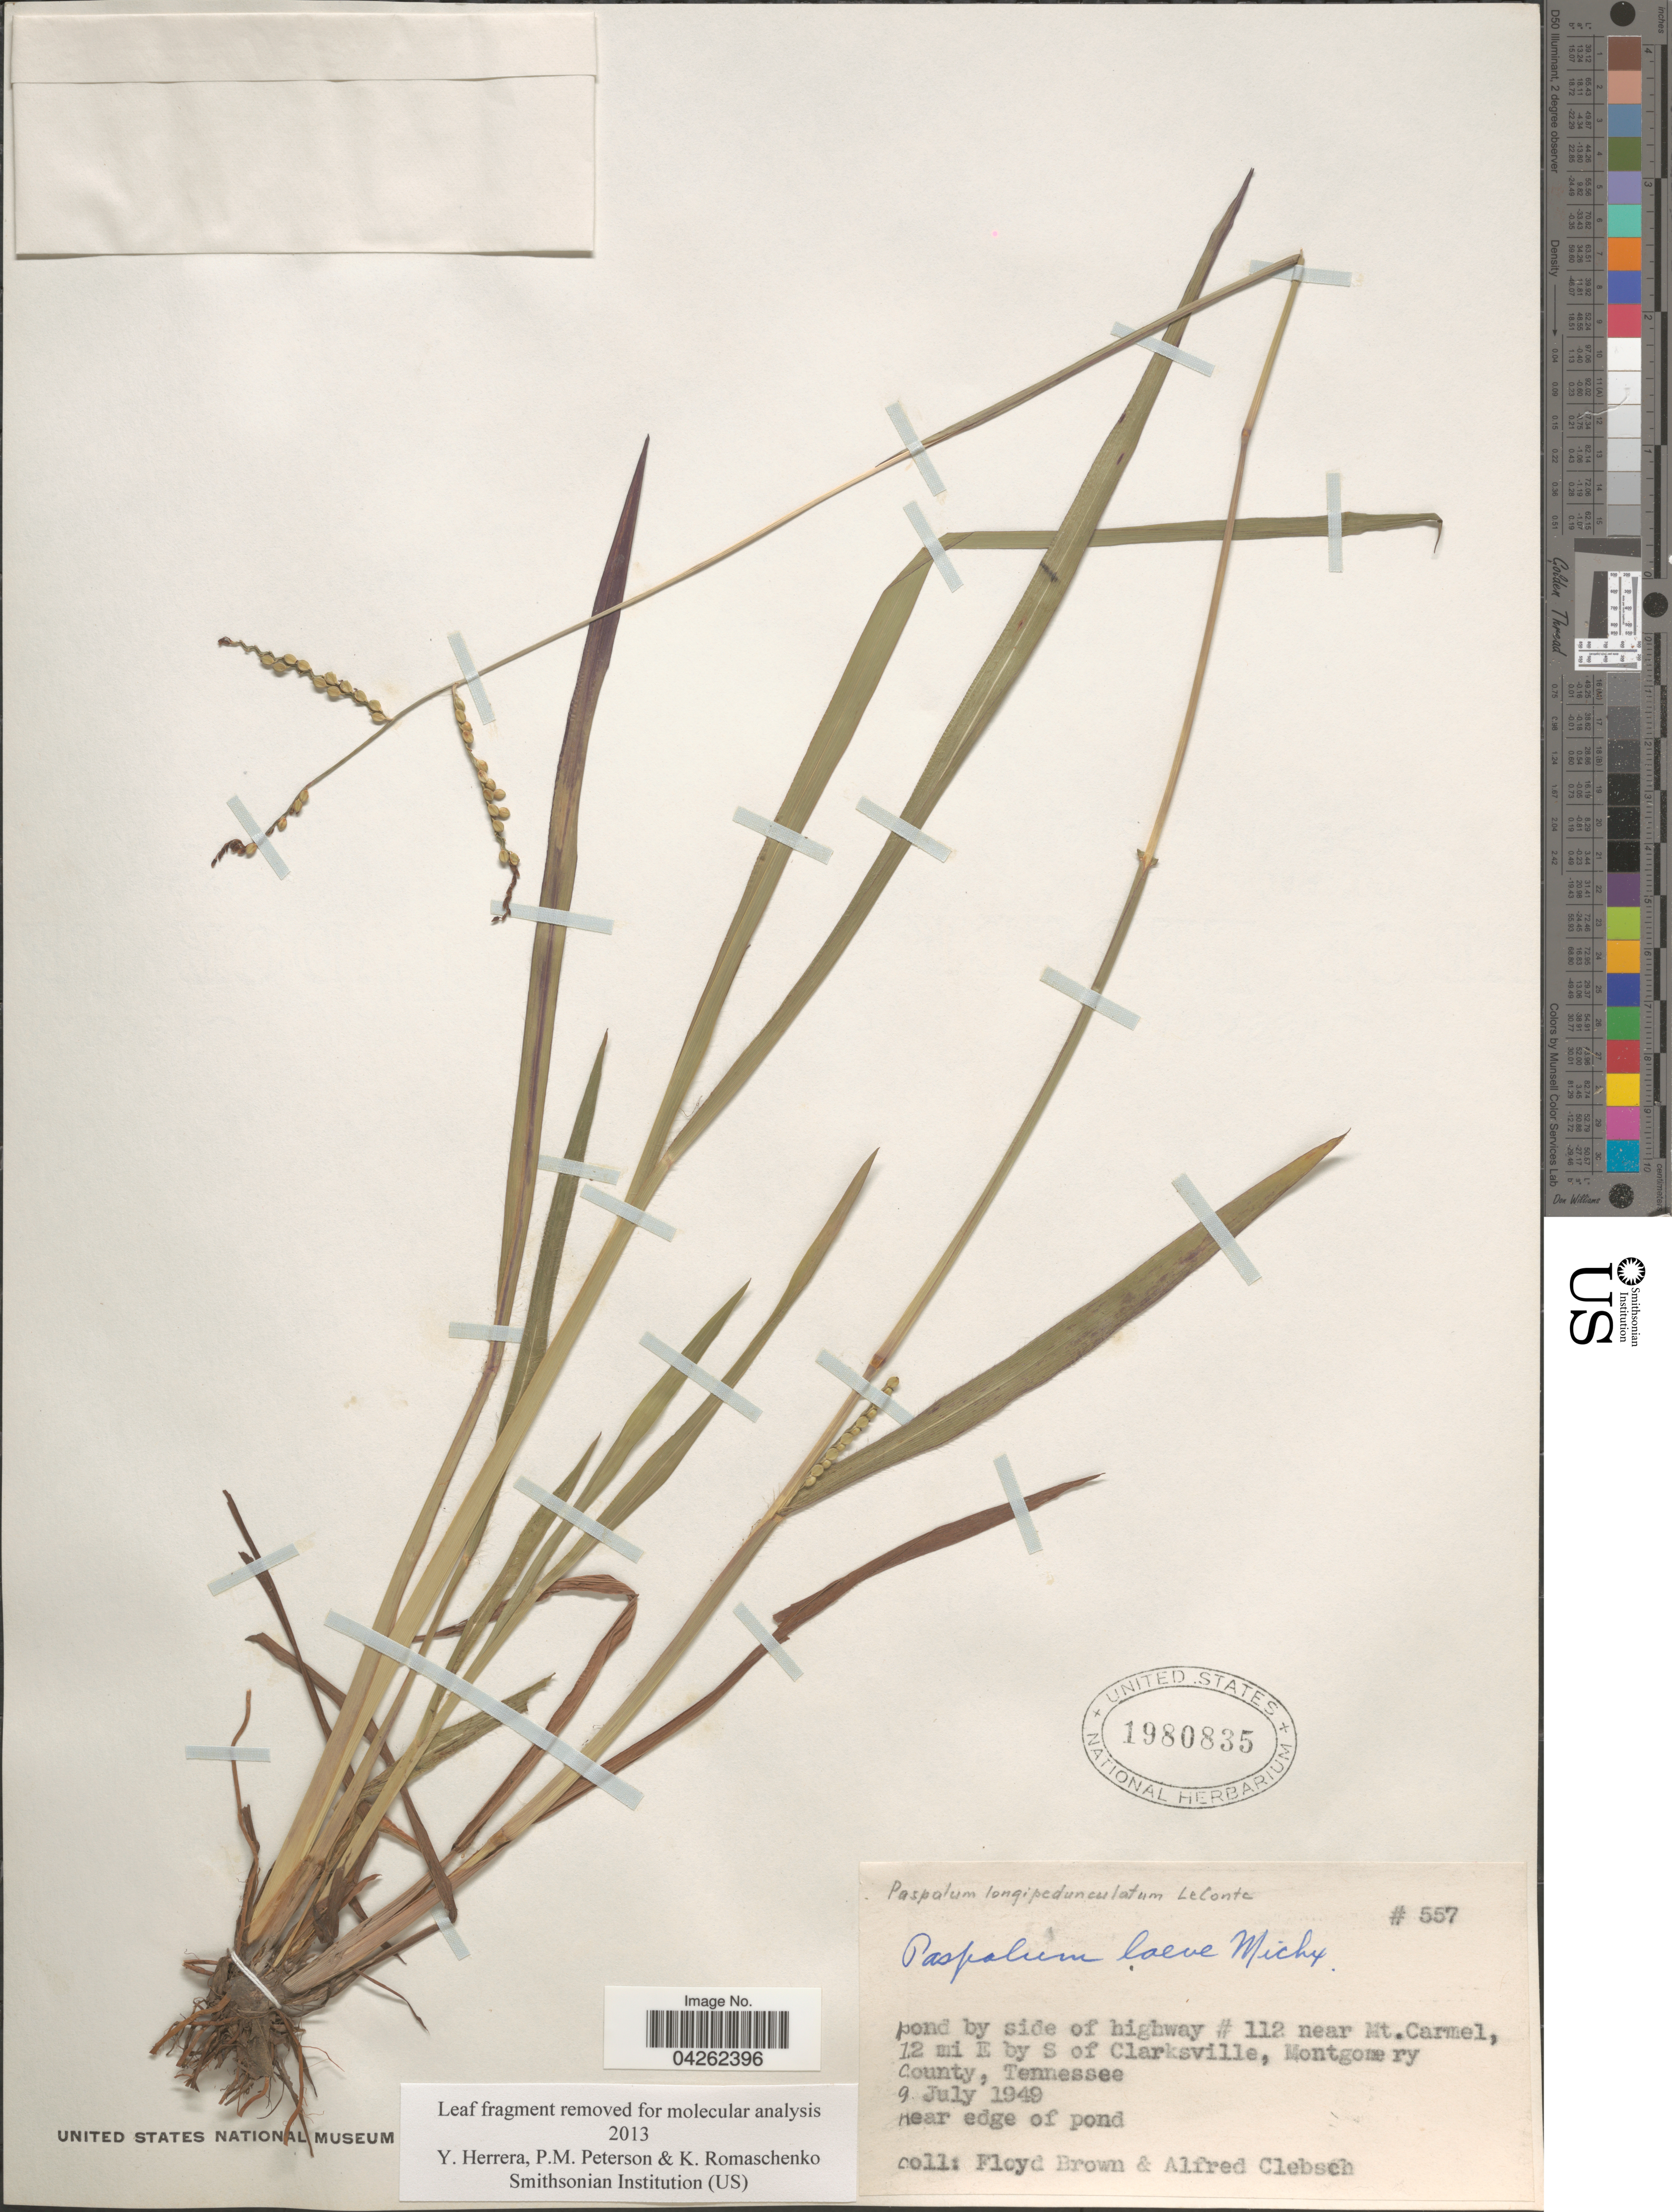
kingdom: Plantae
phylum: Tracheophyta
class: Liliopsida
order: Poales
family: Poaceae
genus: Paspalum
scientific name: Paspalum laeve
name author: Michx.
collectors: F. Brown & A. Clebsch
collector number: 557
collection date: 1949-07-09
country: United States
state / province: Tennessee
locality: Pond by side of highway # 112 near Mt. Carmel, 12 mi E by S of Clarksville, Montgomery County. Near edge of pond.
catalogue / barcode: US 1980835